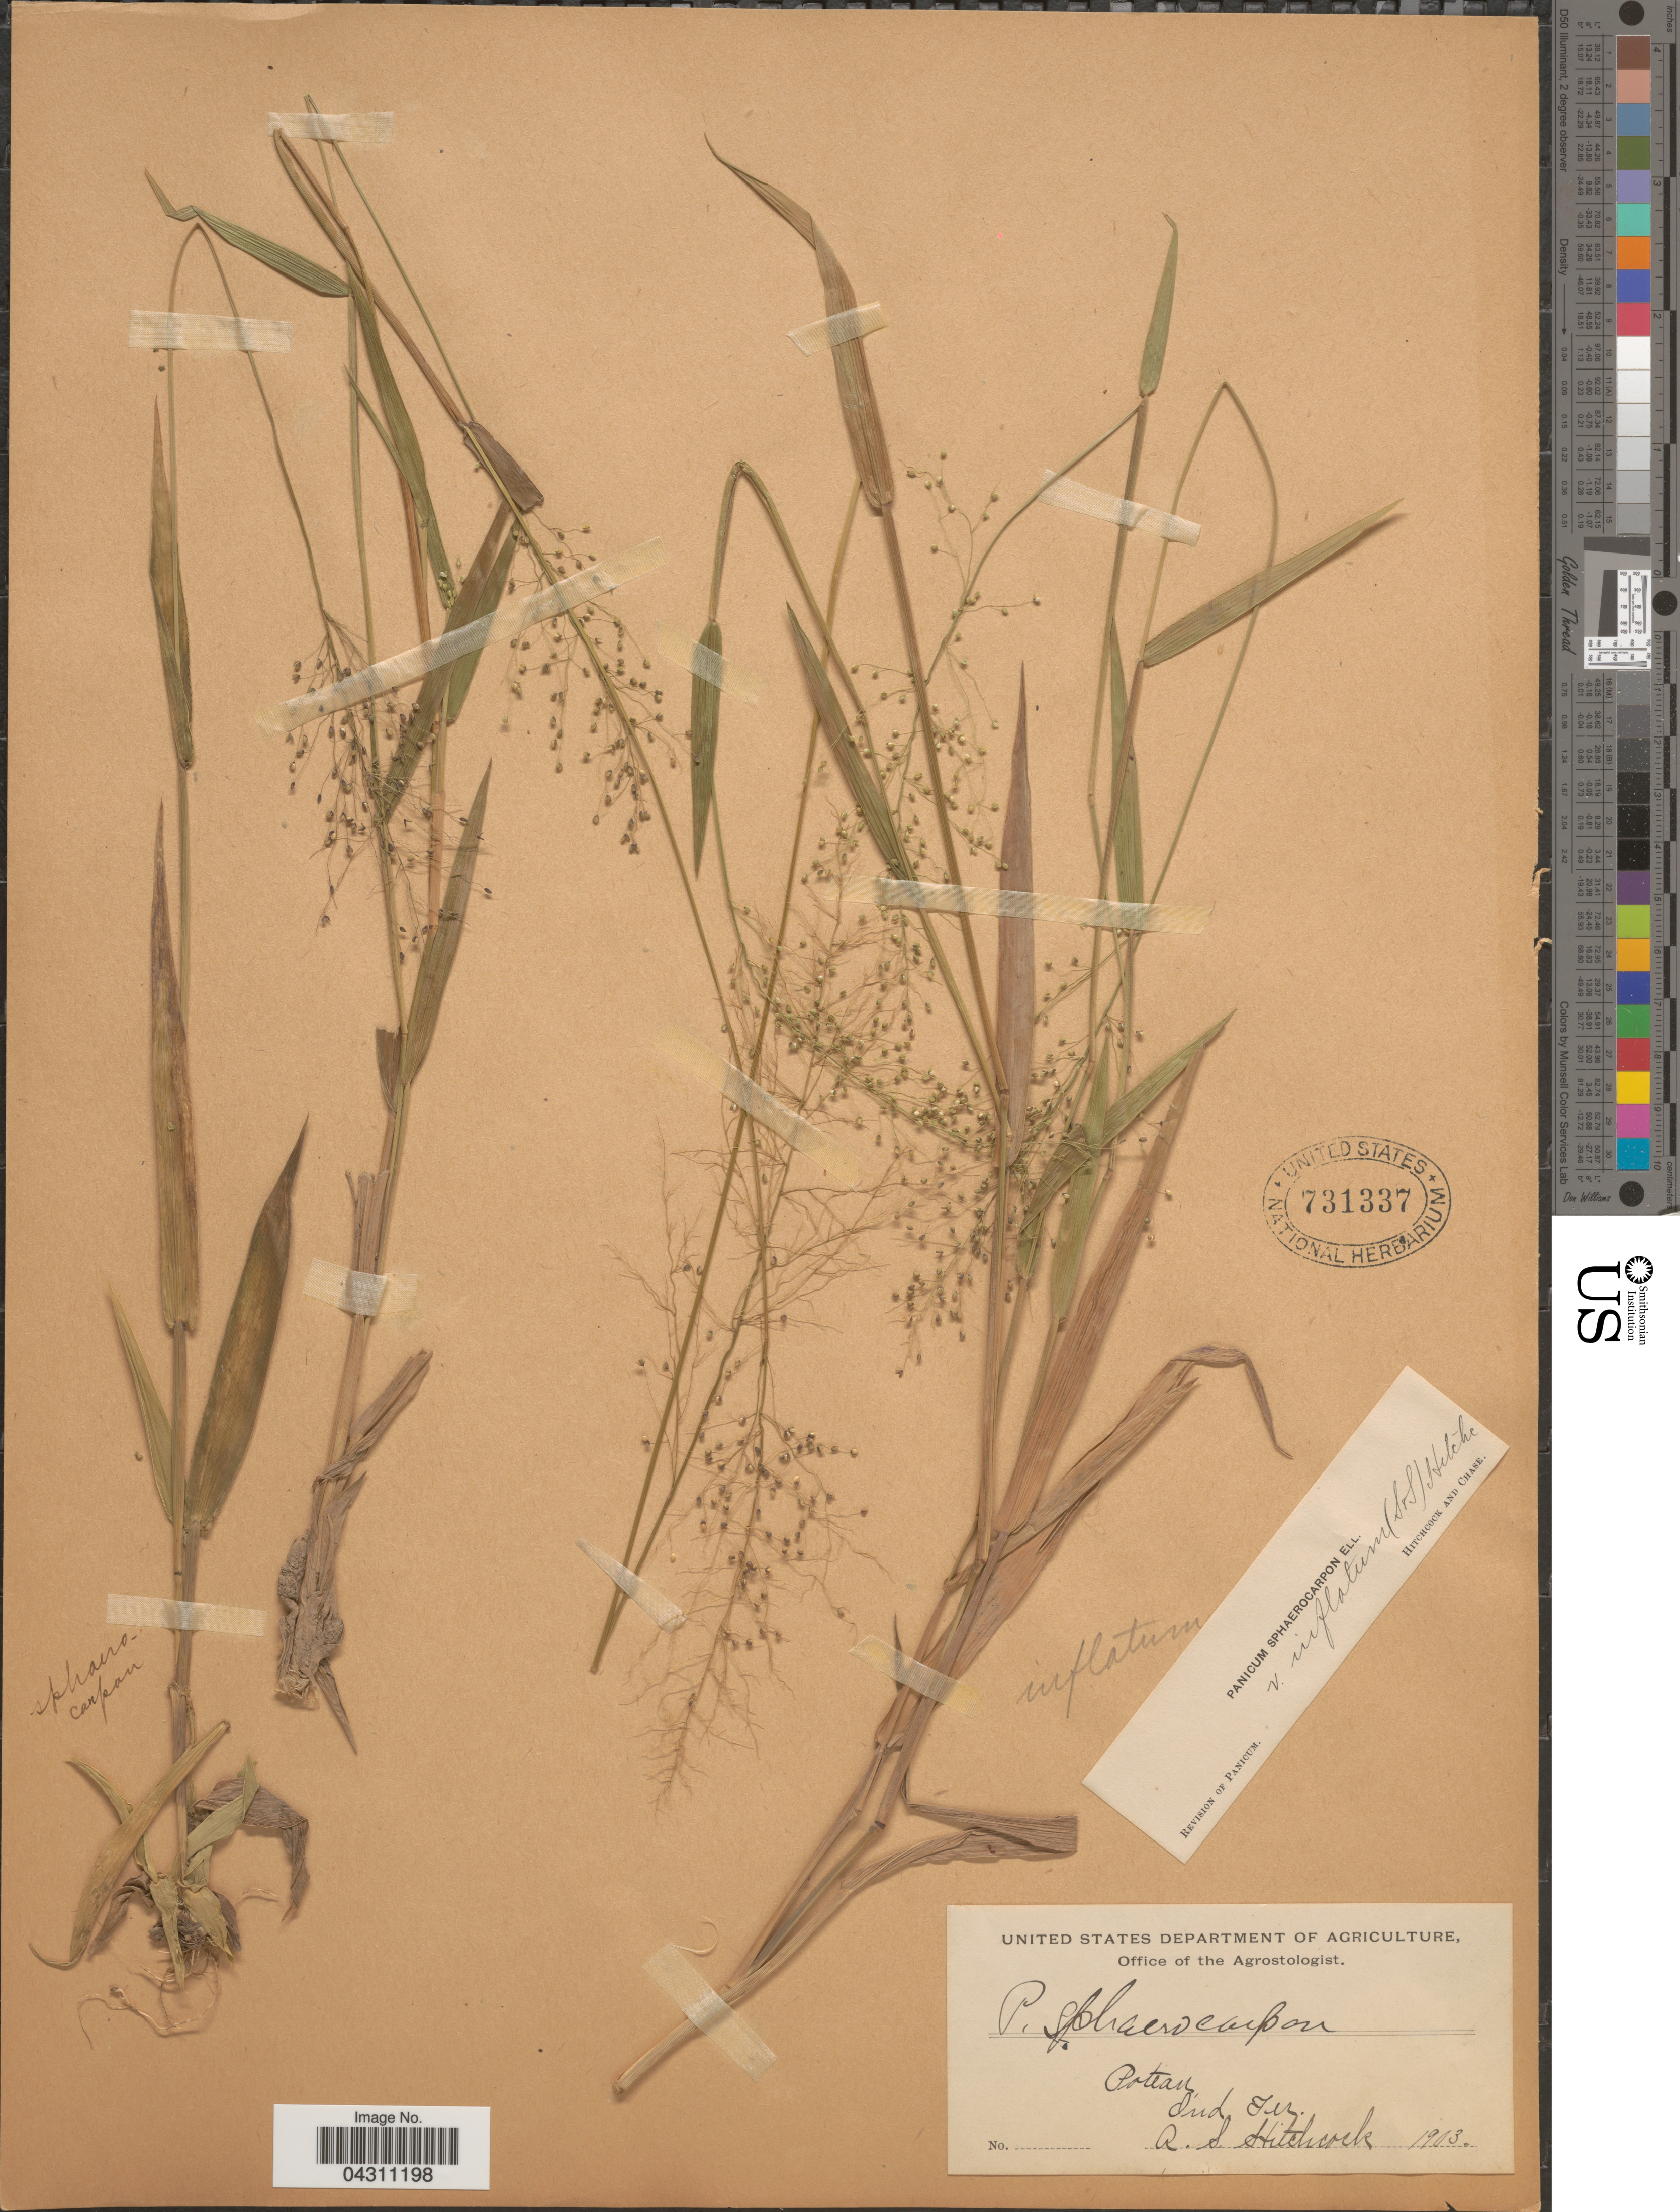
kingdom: Plantae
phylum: Tracheophyta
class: Liliopsida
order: Poales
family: Poaceae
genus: Dichanthelium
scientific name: Dichanthelium sphaerocarpon var. sphaerocarpon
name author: (Elliott) Gould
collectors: A. S. Hitchcock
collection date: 1903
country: United States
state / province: Oklahoma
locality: Poteau, Ind. Terr.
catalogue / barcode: US 731337